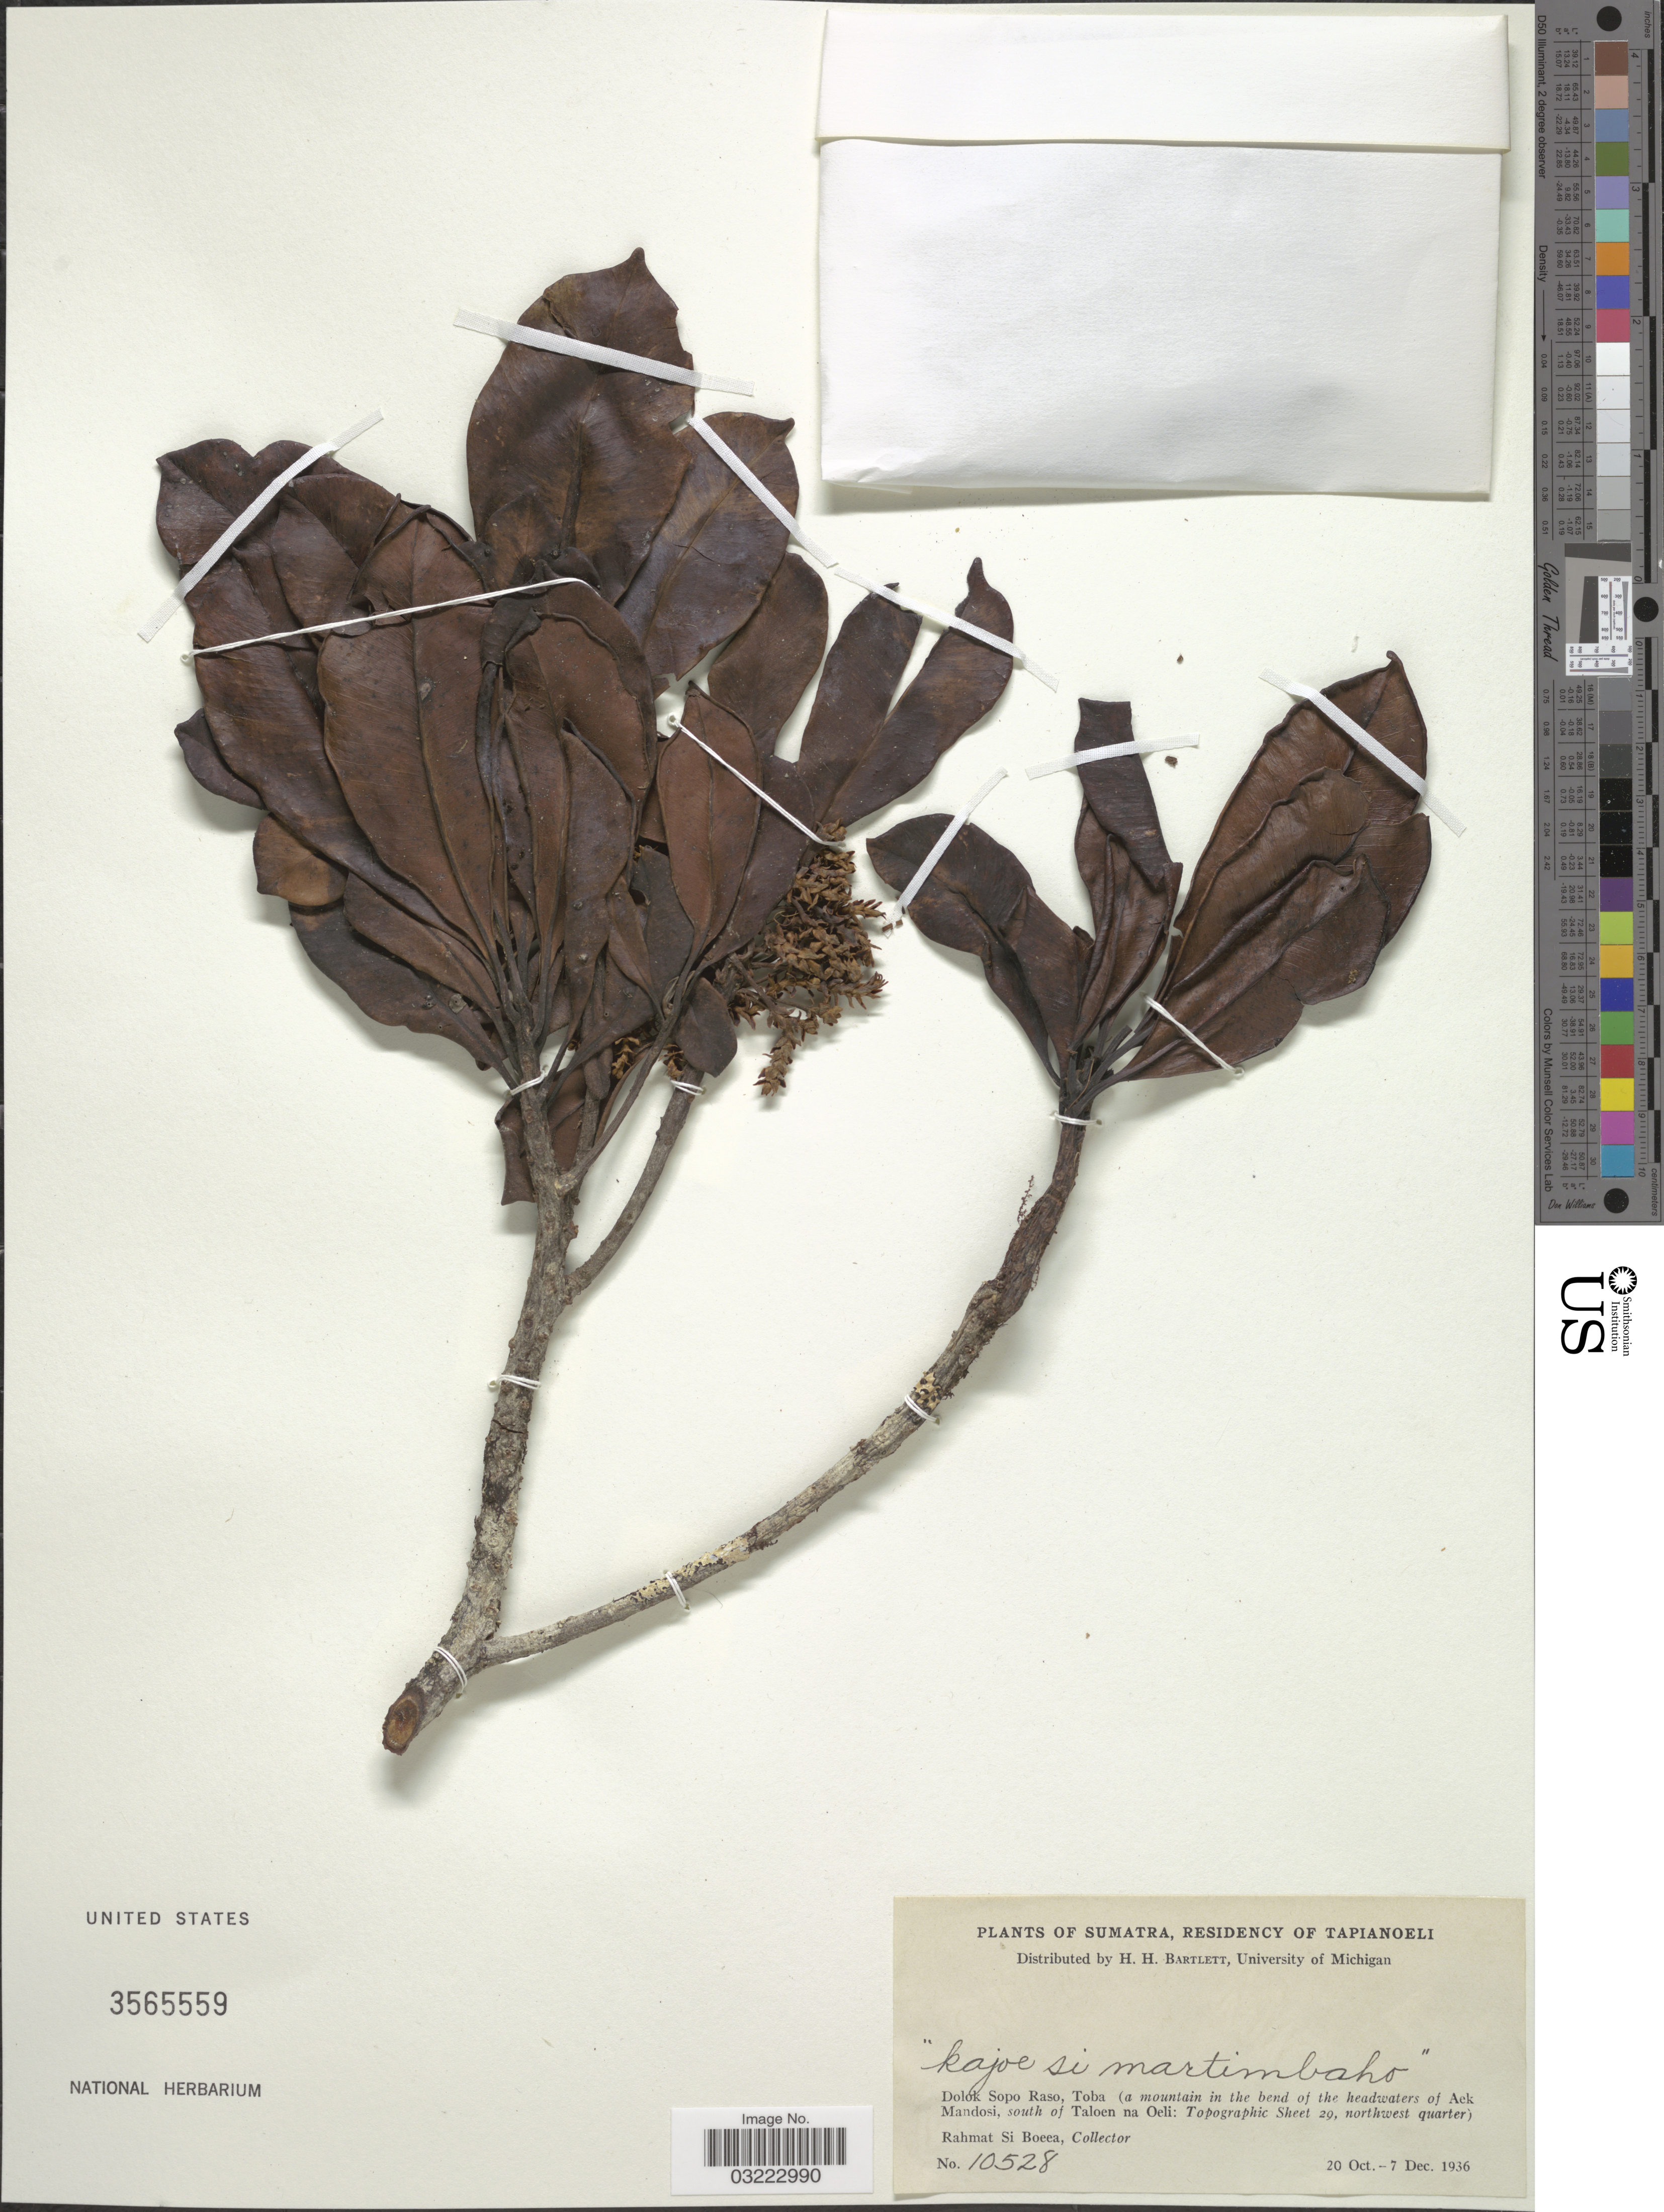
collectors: Rahmat Si Boeea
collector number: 10528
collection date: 1936-10-20/1936-12-07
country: Indonesia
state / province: Sumatra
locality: Residency Tapianoeli. Dolok Sopo Raso, Toba (a mountain in the bend of the headwaters of Aek Mandosi, south of Taloen na Oeli: Topographic Sheet 29, northwest quarter).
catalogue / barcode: US 3565559